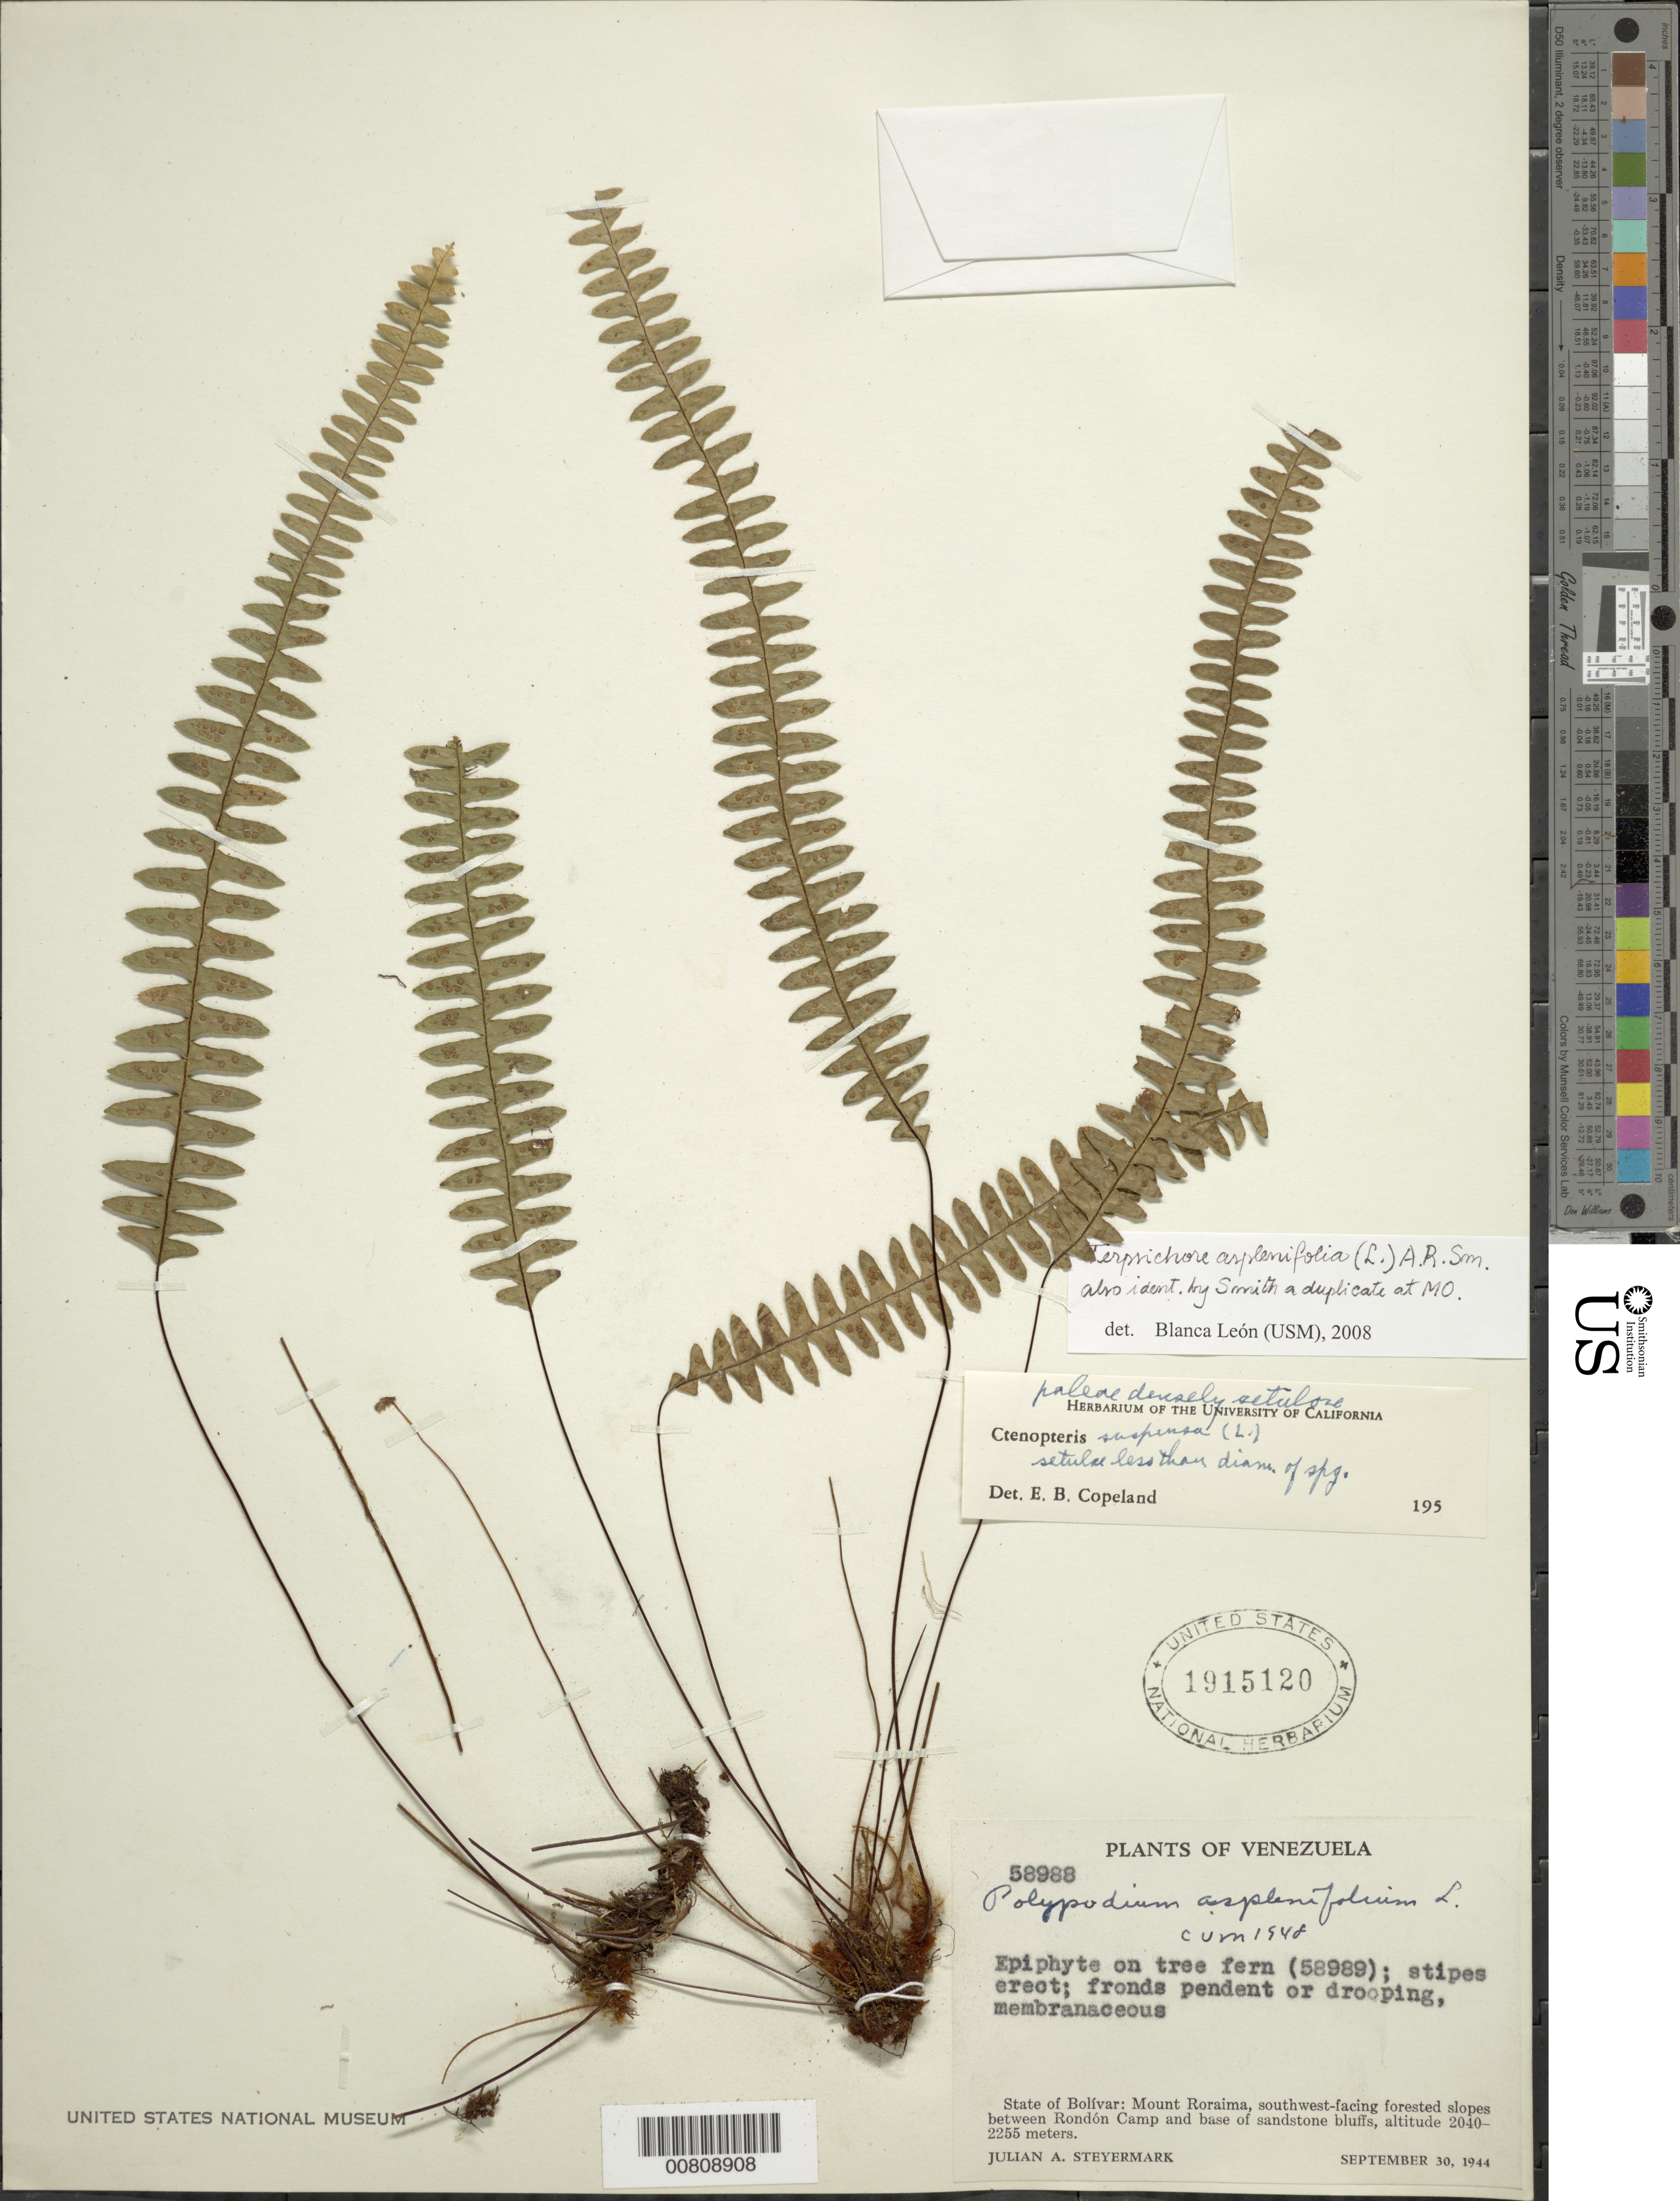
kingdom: Plantae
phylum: Tracheophyta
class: Polypodiopsida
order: Polypodiales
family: Polypodiaceae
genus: Terpsichore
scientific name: Terpsichore asplenifolia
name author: (L.) A.R. Sm.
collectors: J. Steyermark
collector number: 58988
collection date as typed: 30-Sep-44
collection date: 1944-09-30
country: Venezuela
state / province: Bolívar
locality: Mt. Roraima, Rondón Camp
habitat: SW-facing forested slopes between camp and base of sandstone bluffs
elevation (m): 2040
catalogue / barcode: US 1915120